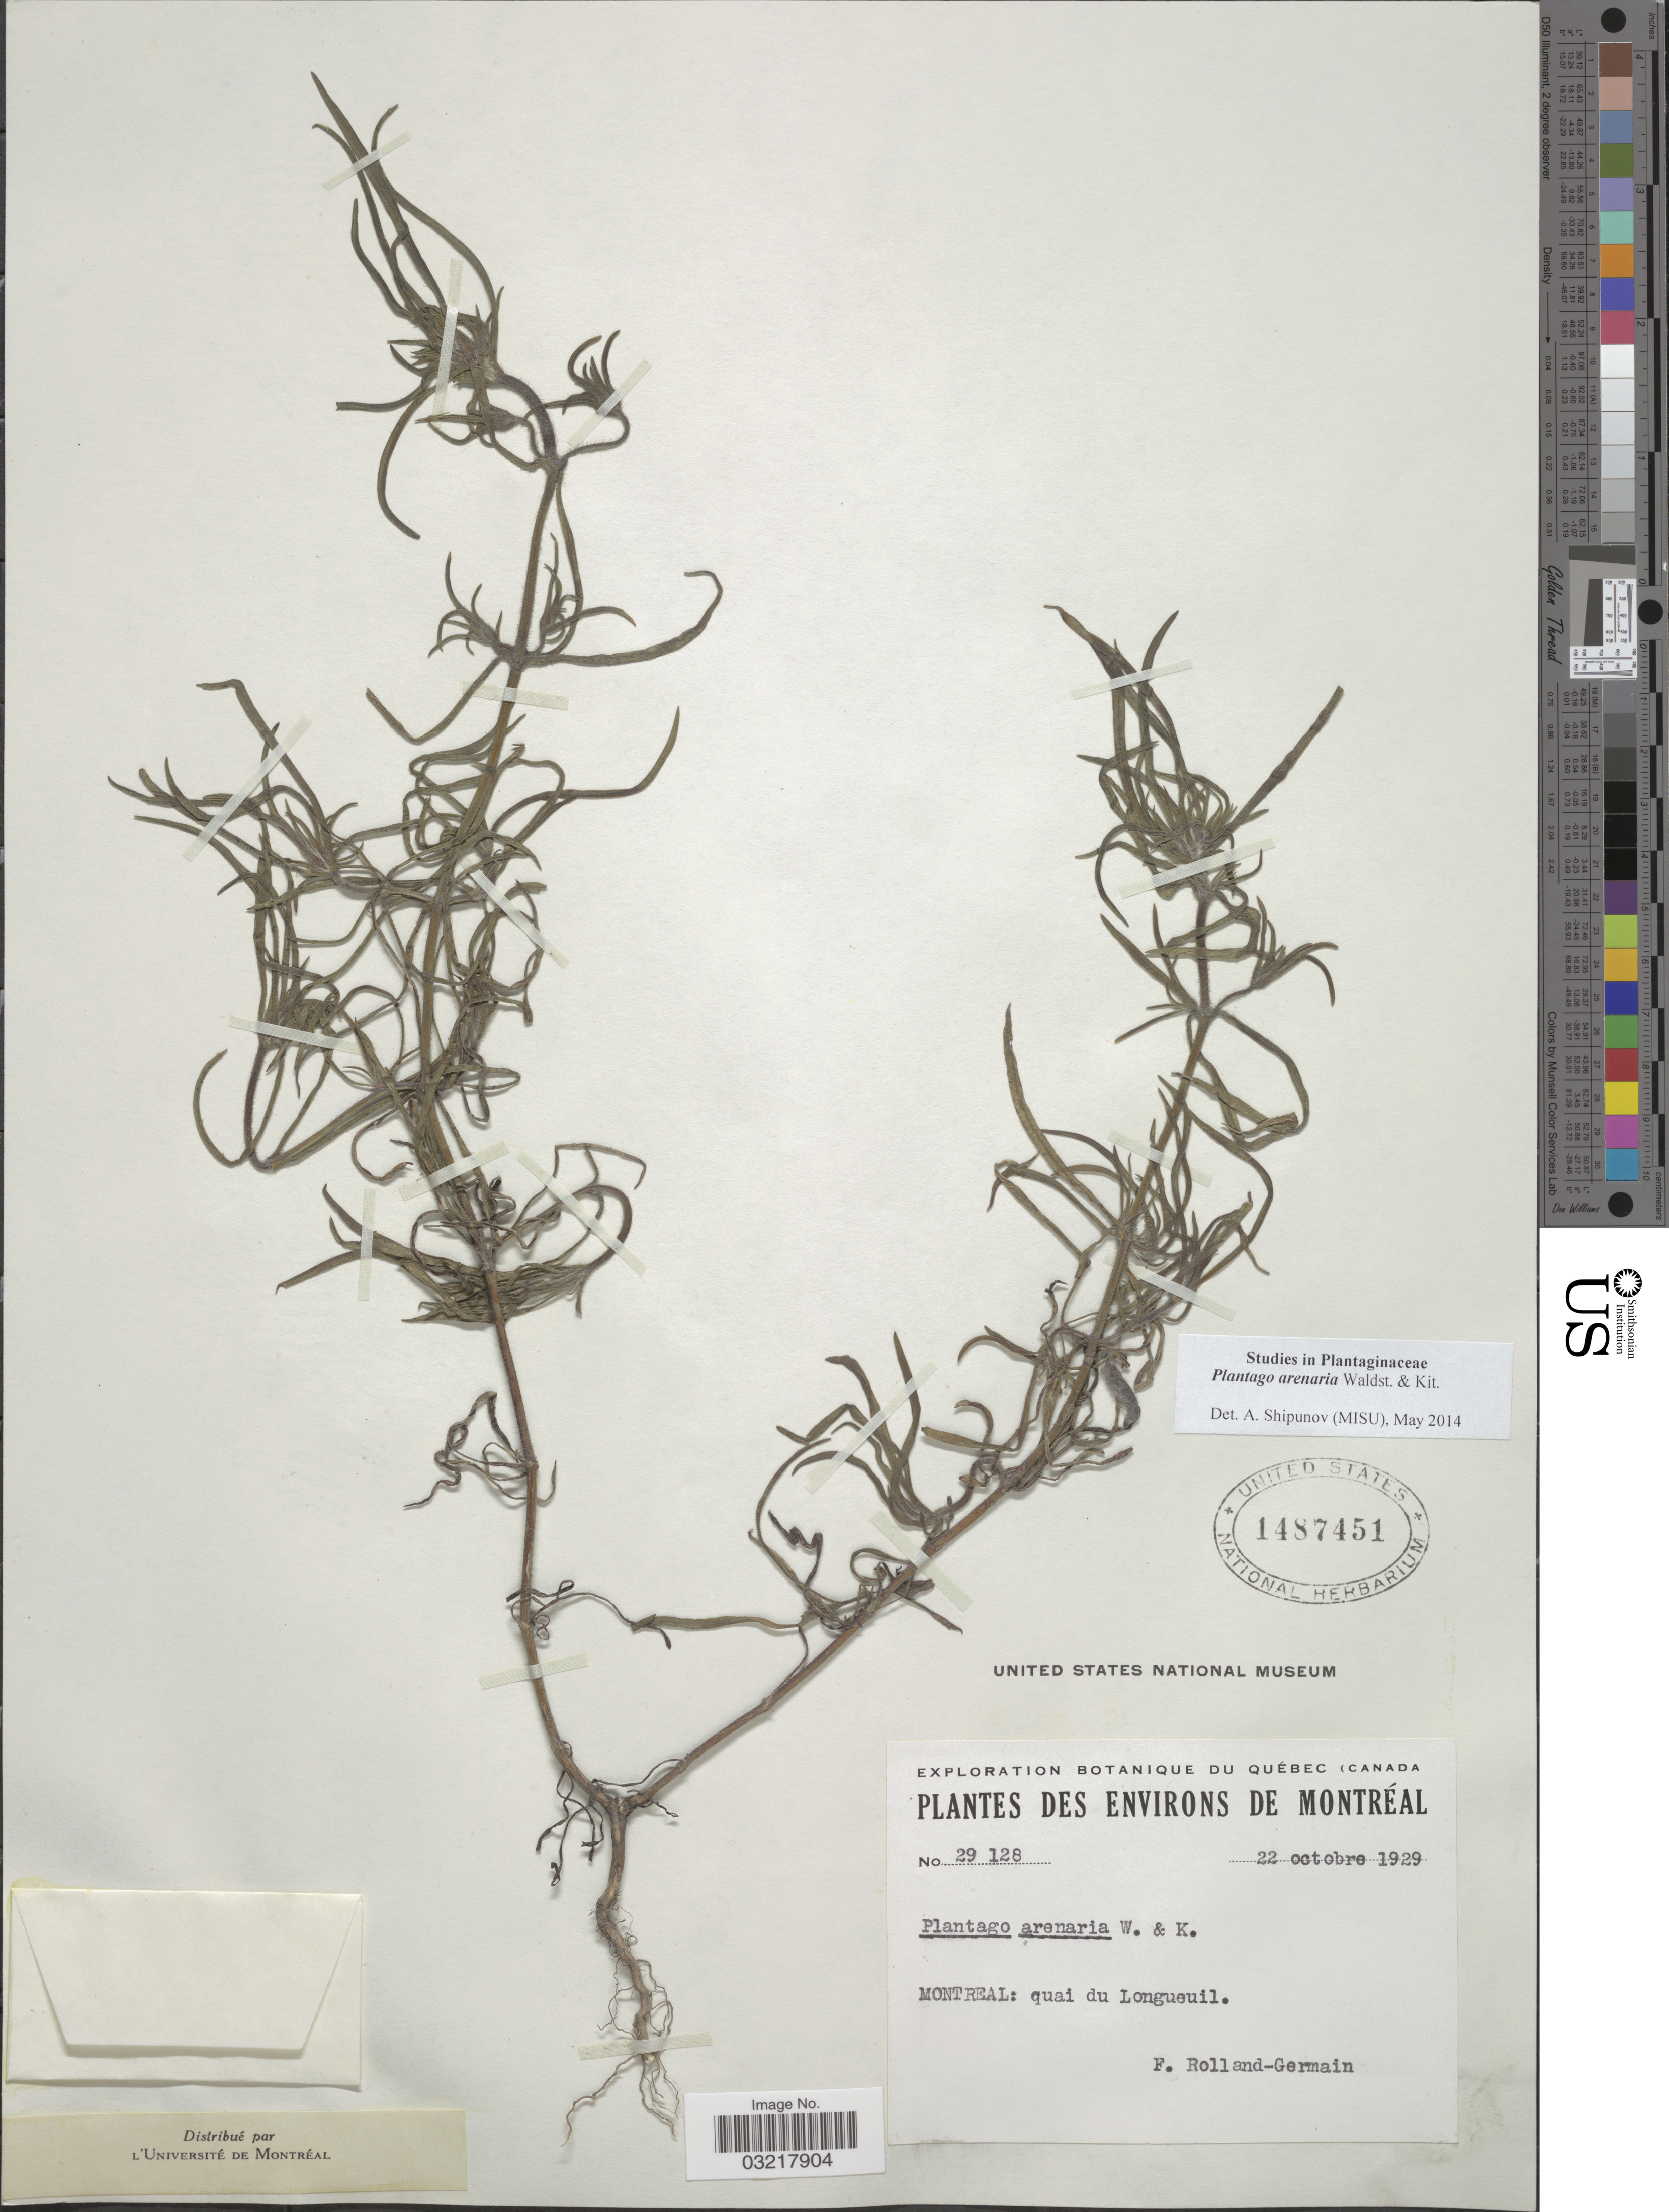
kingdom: Plantae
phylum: Tracheophyta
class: Magnoliopsida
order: Lamiales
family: Plantaginaceae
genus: Plantago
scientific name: Plantago arenaria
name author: Waldst. & Kit.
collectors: Rolland-Germain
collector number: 29128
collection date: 1929-10-22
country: Canada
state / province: Quebec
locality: Environs de Montréal. Montreal: quai du Longueuil.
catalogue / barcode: US 1487451